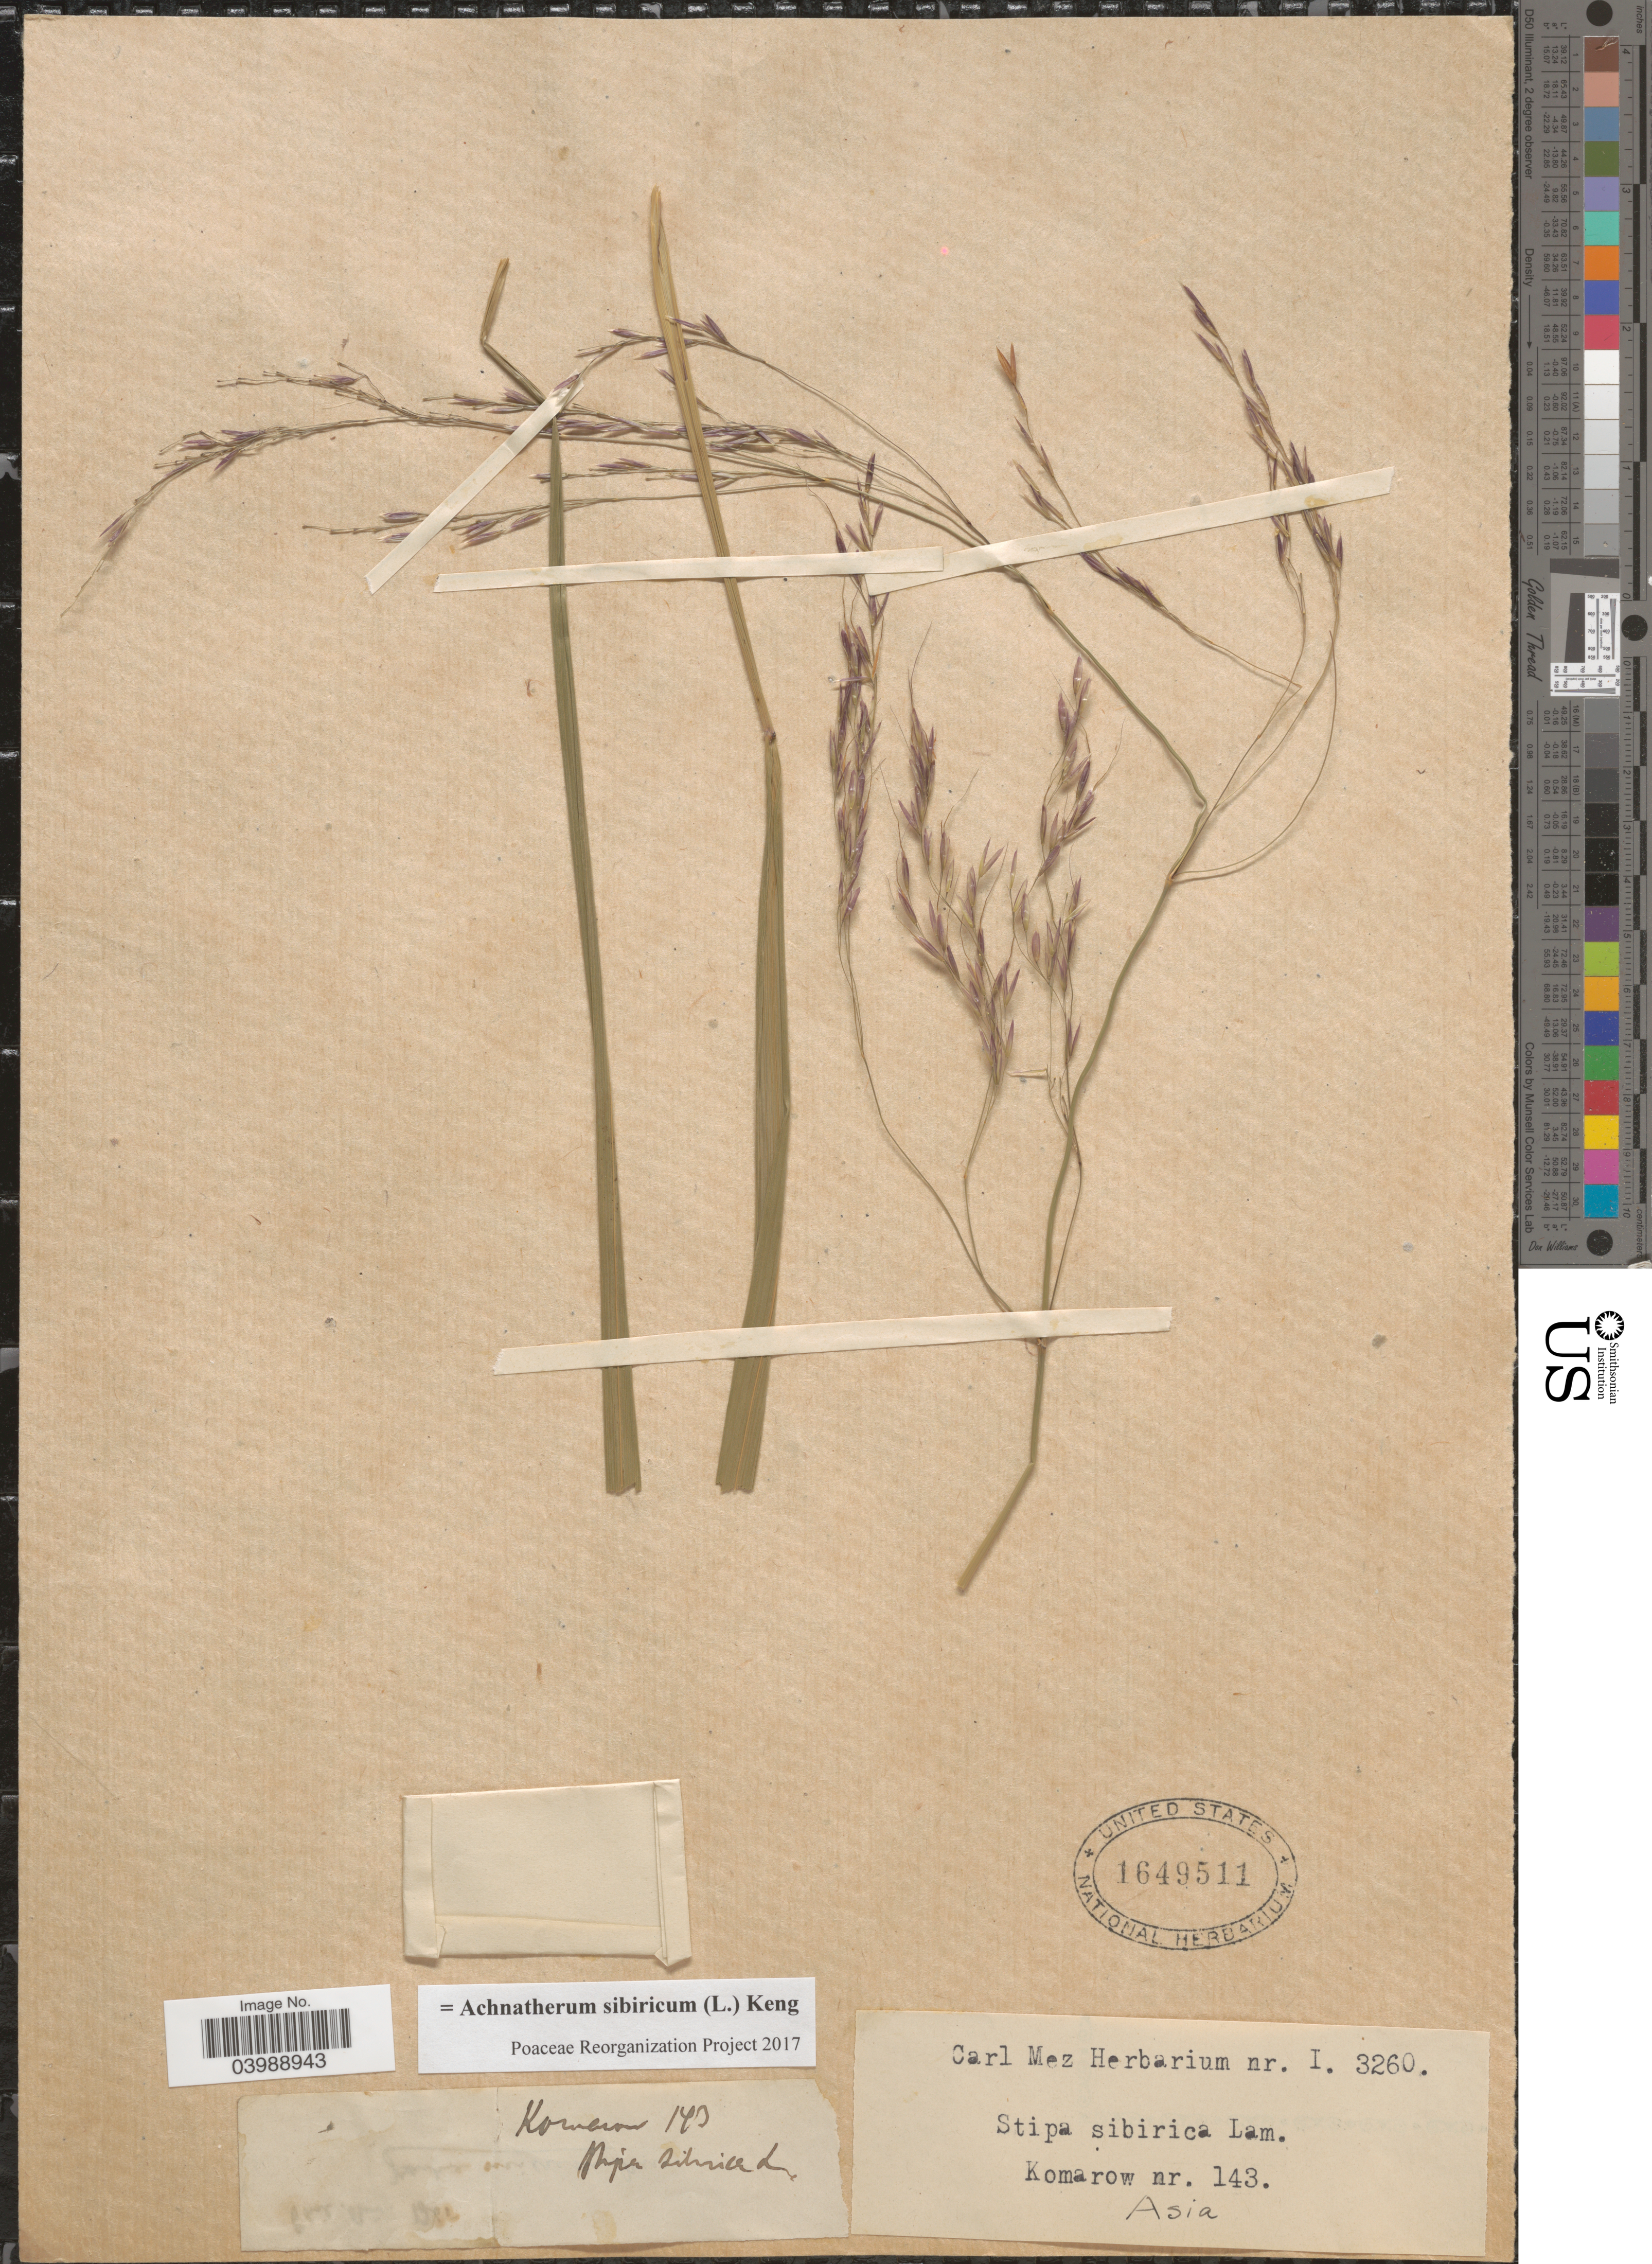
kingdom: Plantae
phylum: Tracheophyta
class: Liliopsida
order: Poales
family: Poaceae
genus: Achnatherum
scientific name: Achnatherum sibiricum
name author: (L.) Keng ex Tzvelev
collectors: Komarow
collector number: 143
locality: Asia.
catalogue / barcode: US 1649511